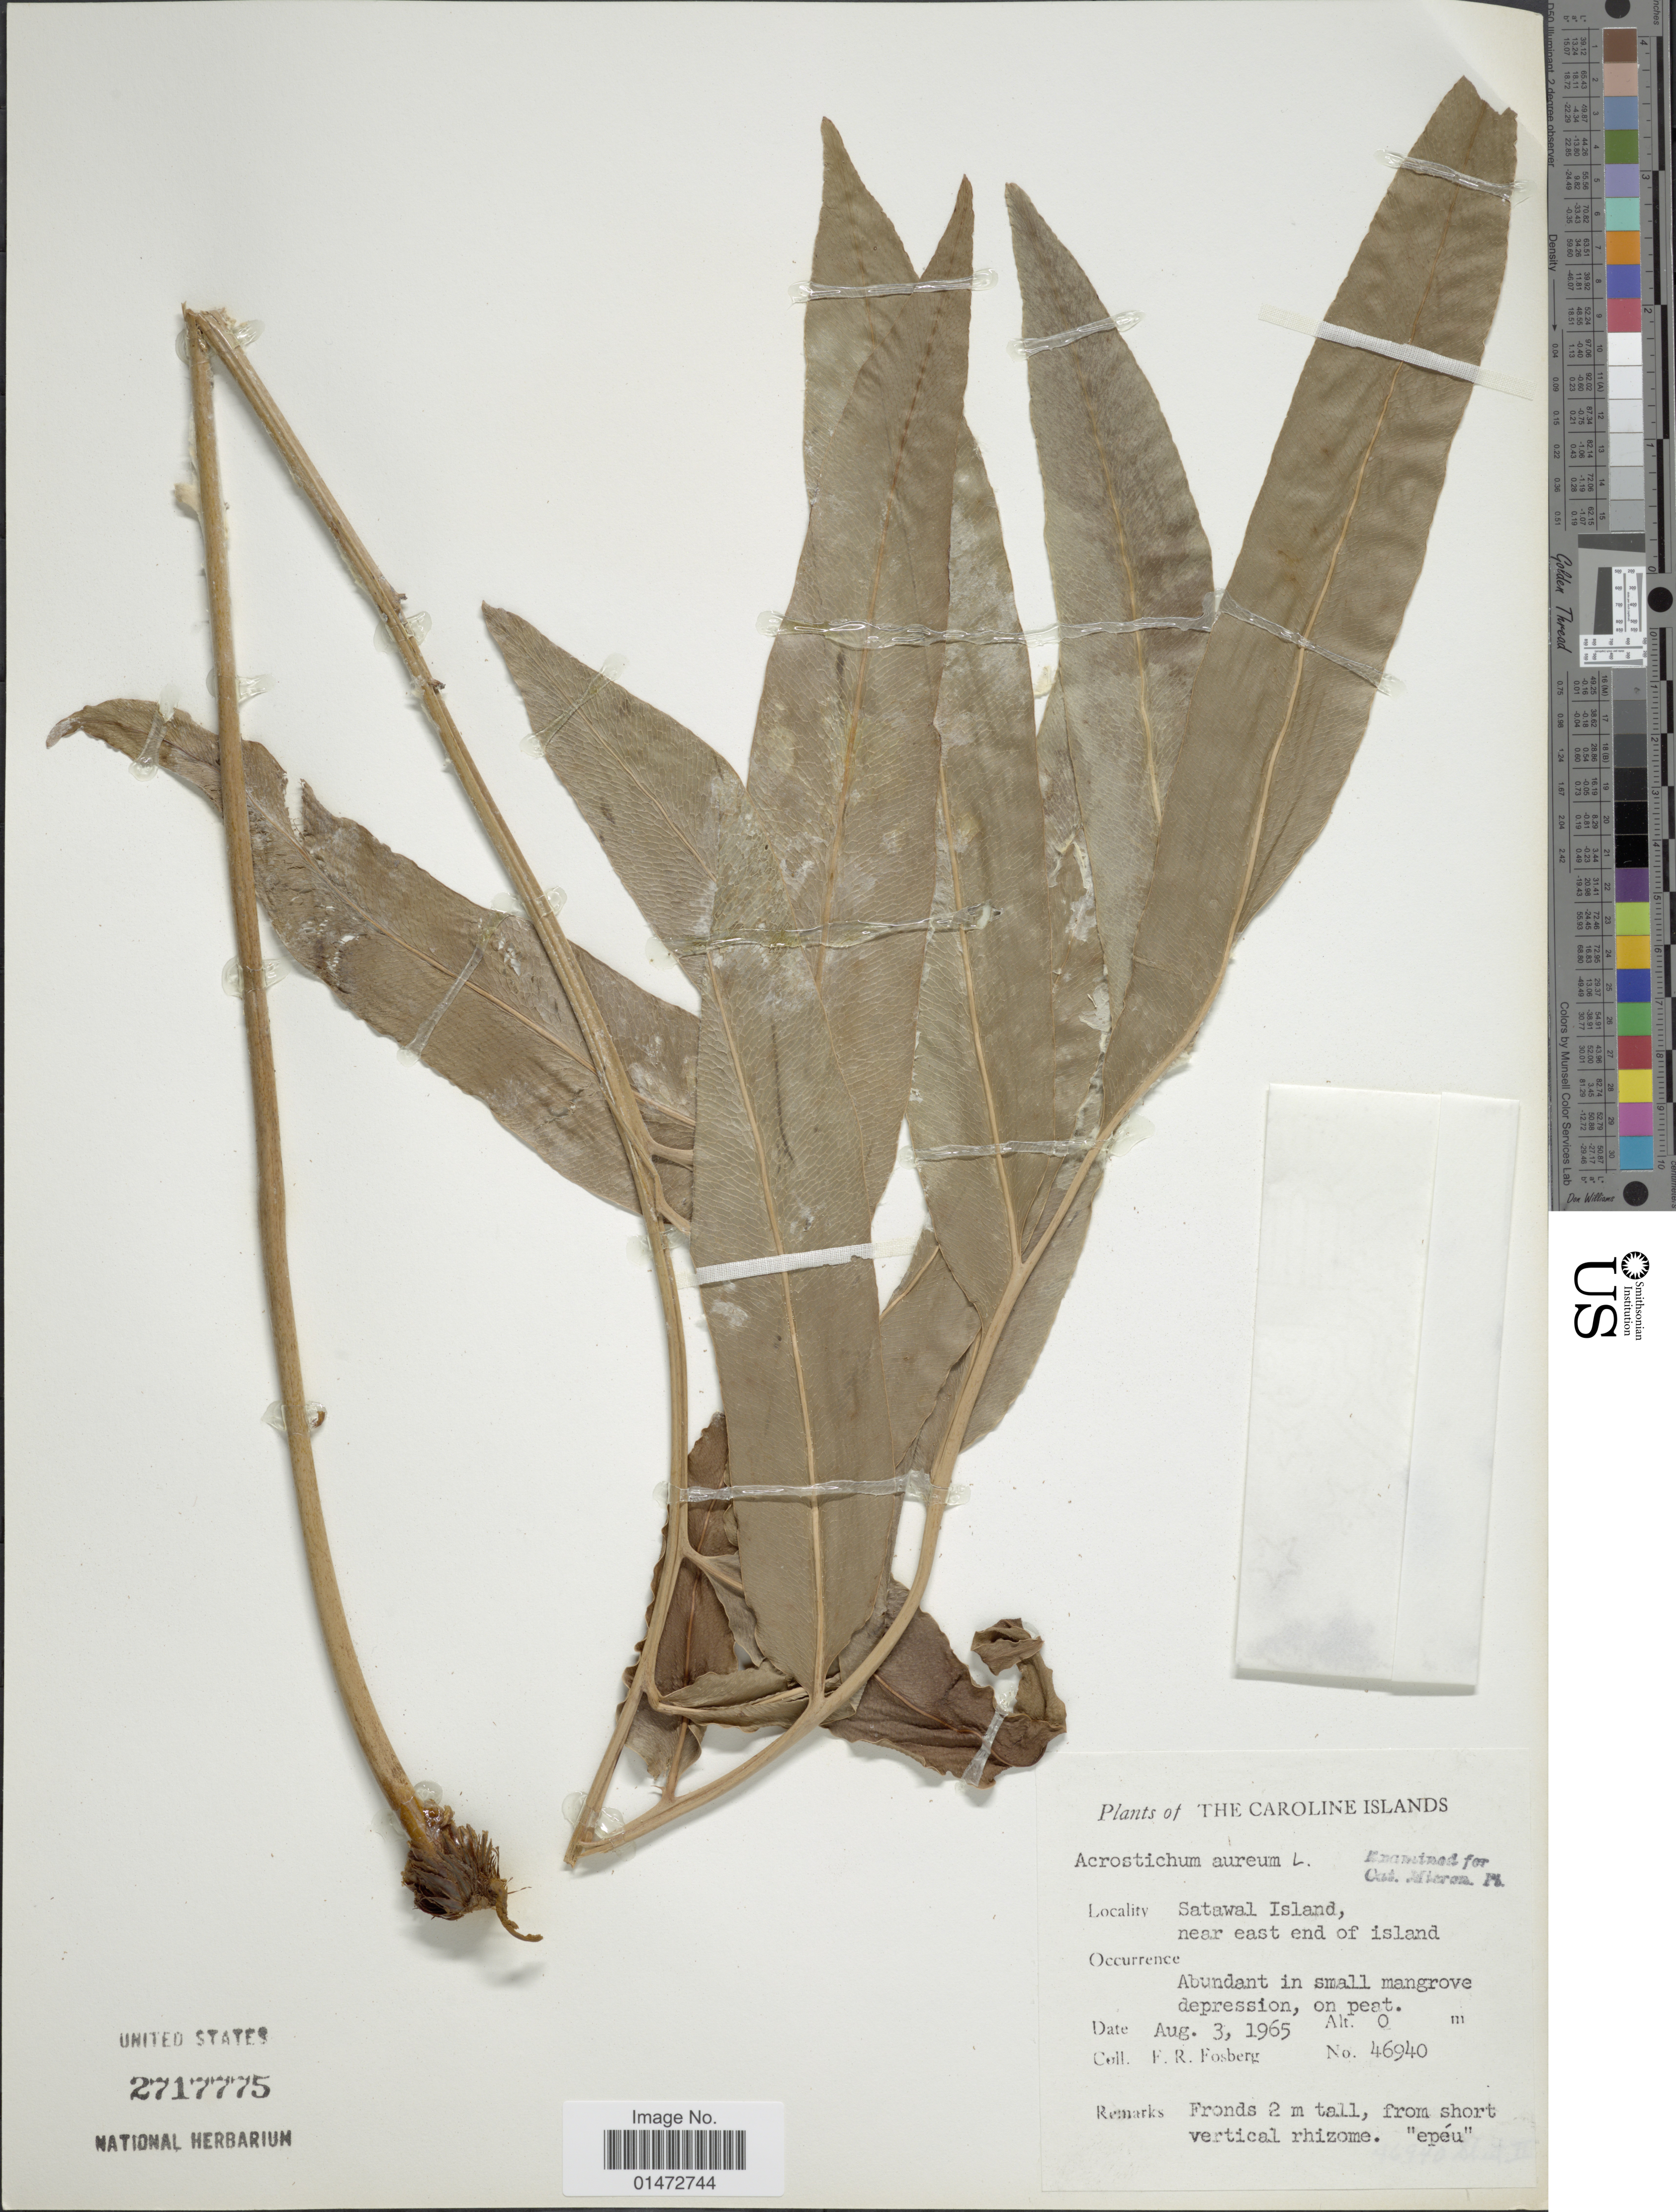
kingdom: Plantae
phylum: Tracheophyta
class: Polypodiopsida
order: Polypodiales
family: Pteridaceae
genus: Acrostichum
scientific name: Acrostichum aureum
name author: L.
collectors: F. R. Fosberg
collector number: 46940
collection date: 1965-08-03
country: Micronesia, Federated States of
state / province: Yap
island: Satawal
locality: The Caroline Islands. Satawal Island, near east end of island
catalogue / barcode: US 2717775